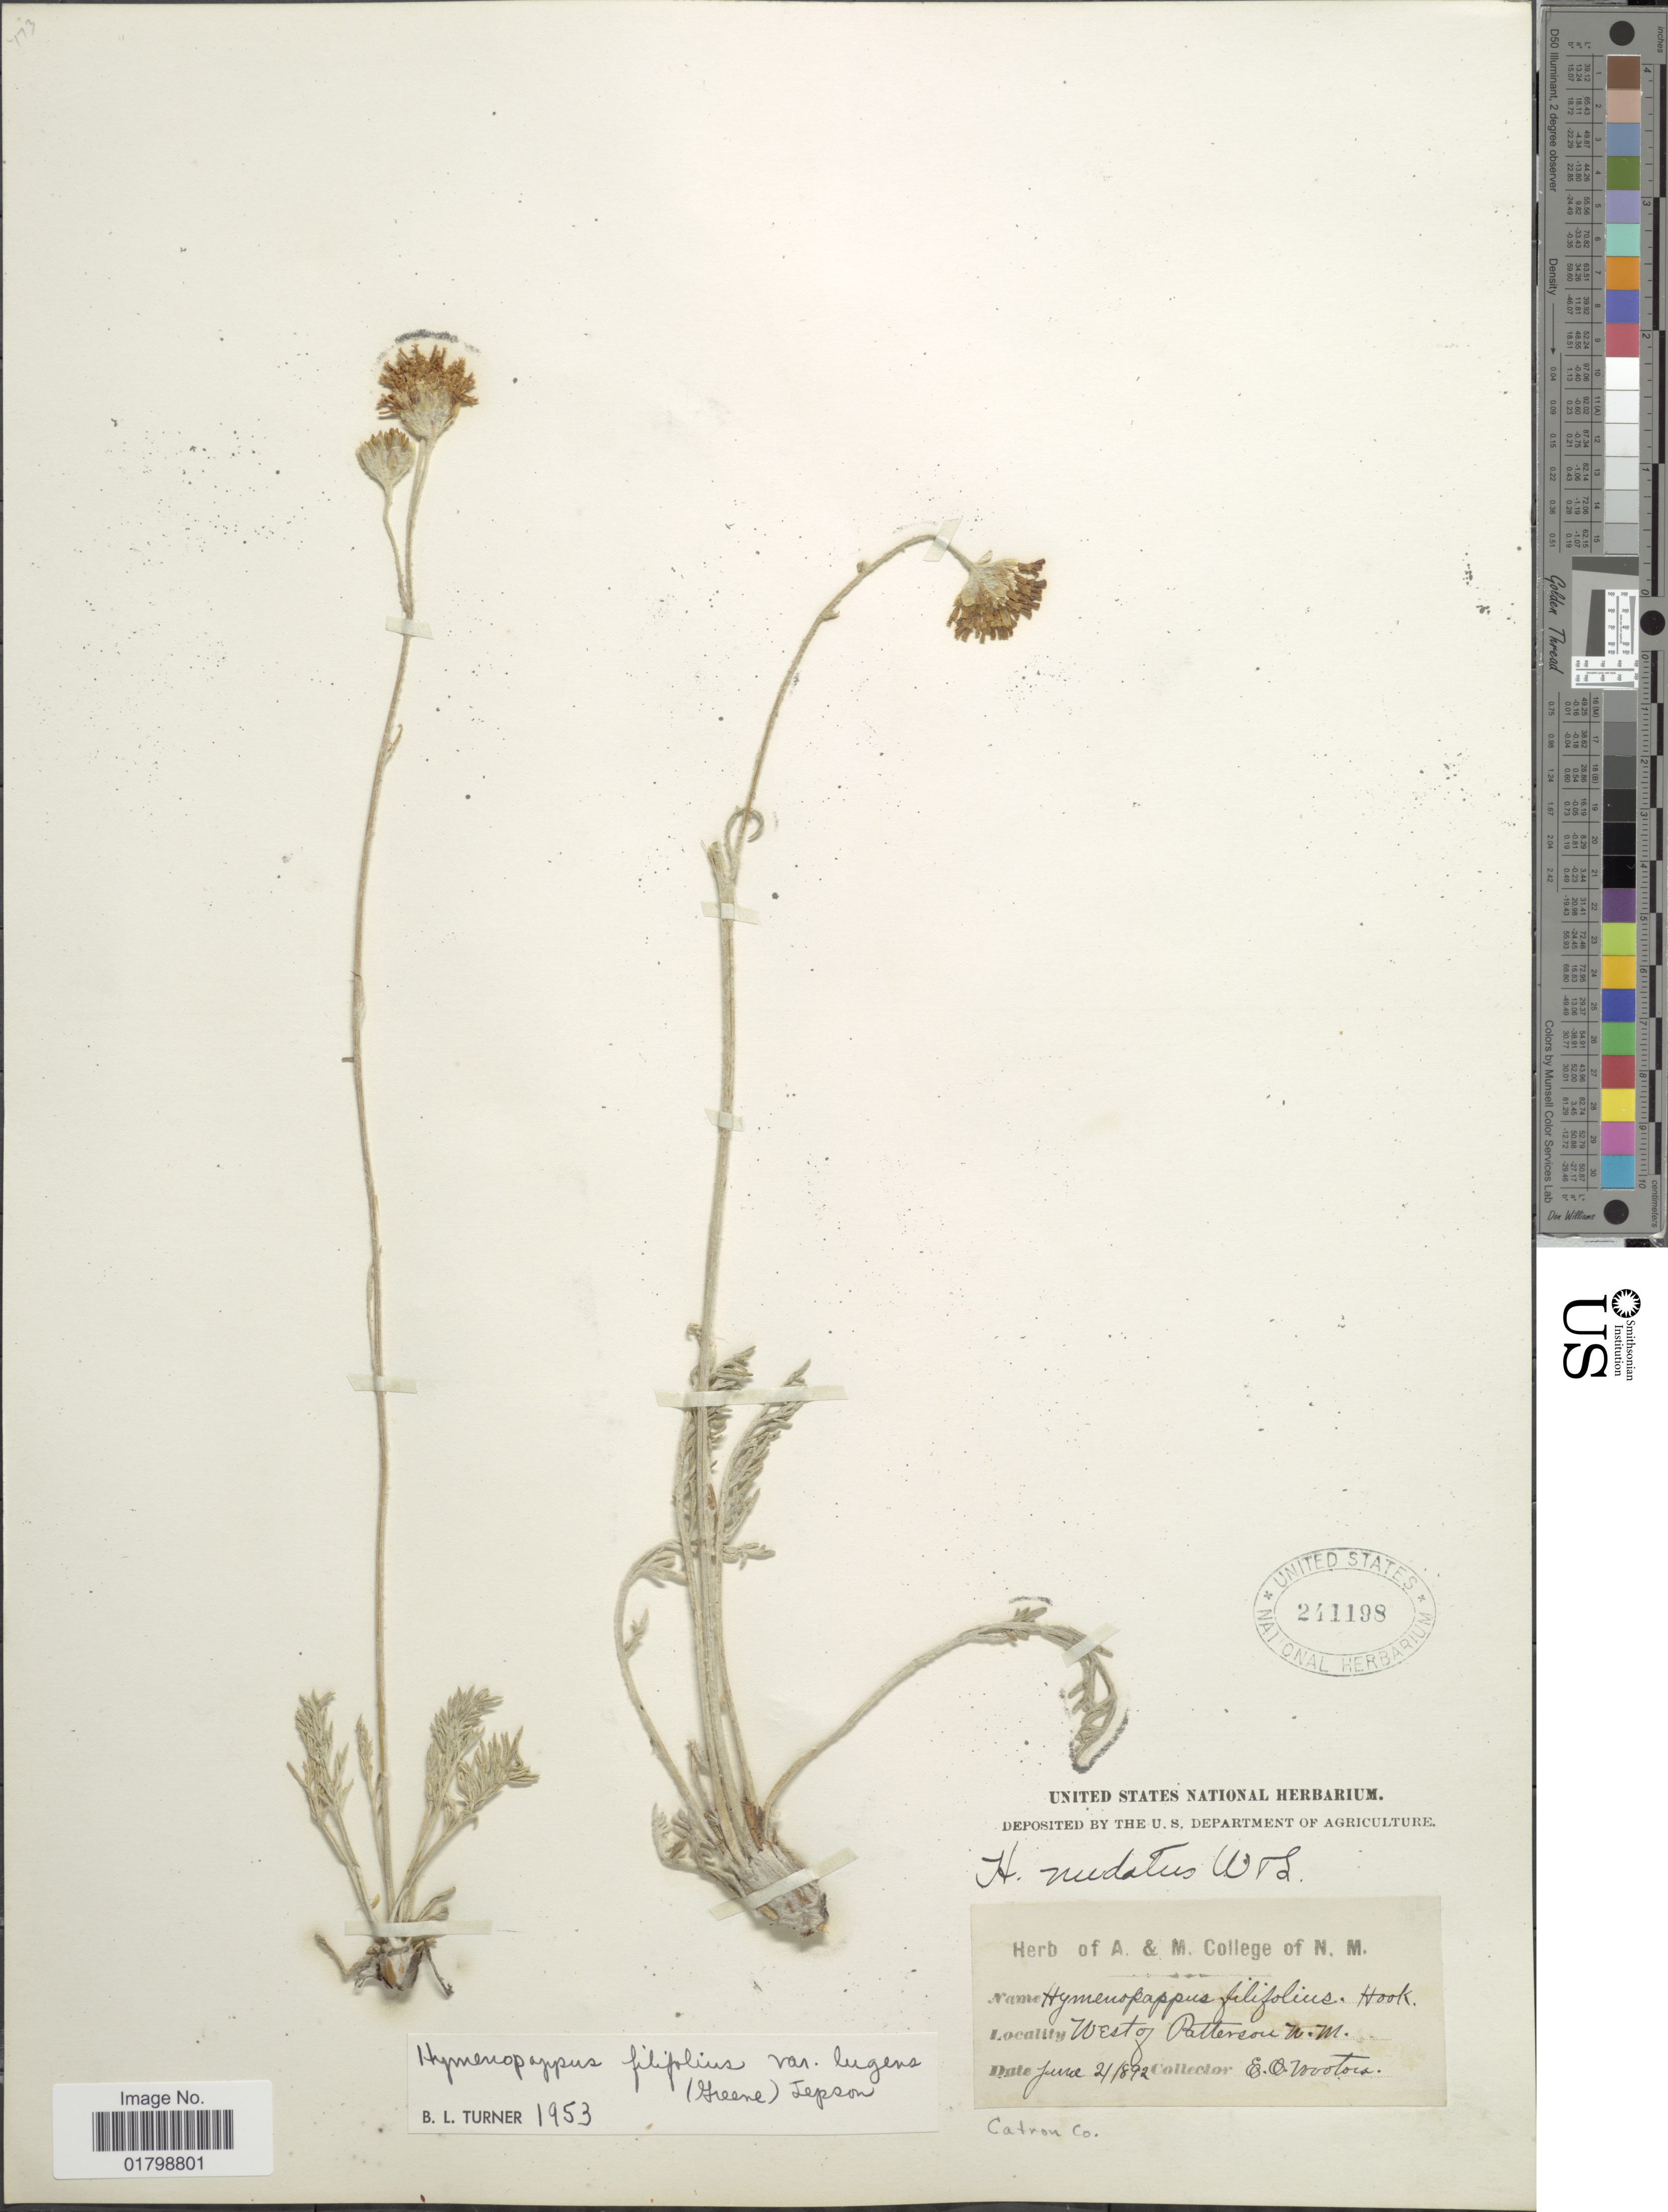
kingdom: Plantae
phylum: Tracheophyta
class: Magnoliopsida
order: Asterales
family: Asteraceae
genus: Hymenopappus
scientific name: Hymenopappus filifolius var. lugens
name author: (Greene) Jeps.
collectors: E. O. Wooton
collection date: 1892-06-21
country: United States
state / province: New Mexico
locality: West of Patterson N.M., Catron Co.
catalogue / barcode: US 241198